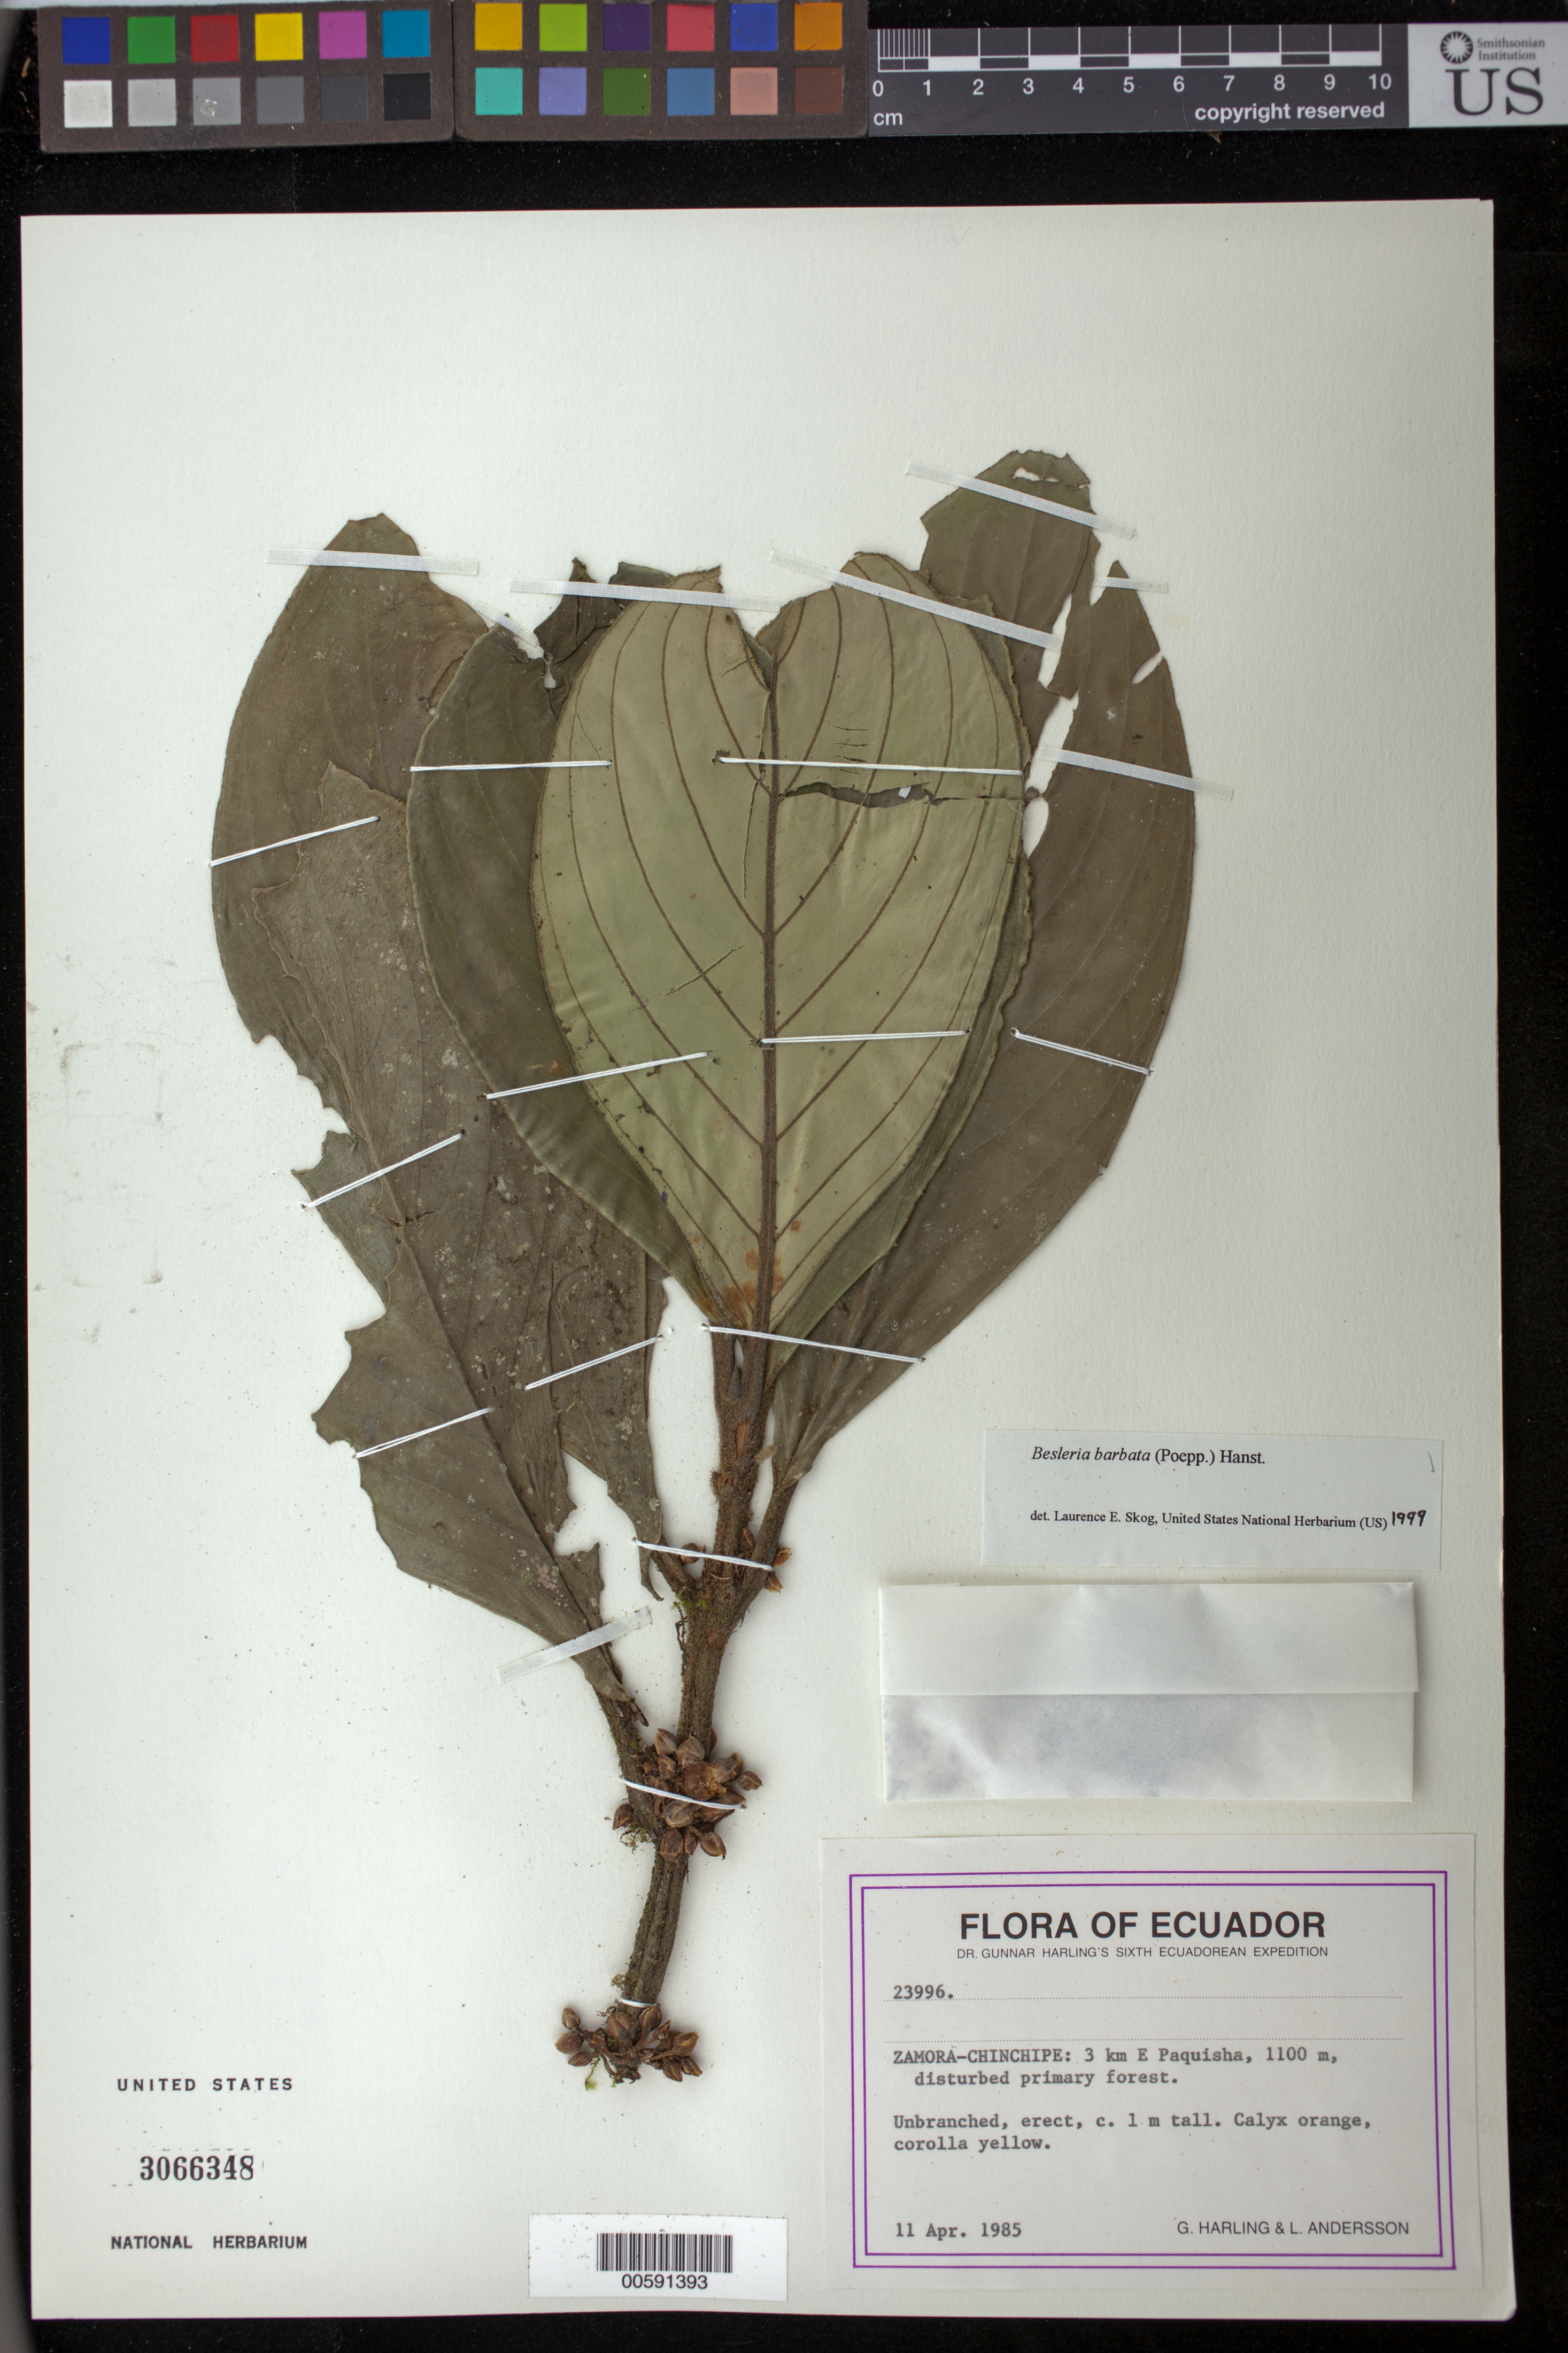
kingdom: Plantae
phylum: Tracheophyta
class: Magnoliopsida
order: Lamiales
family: Gesneriaceae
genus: Besleria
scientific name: Besleria barbata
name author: (Poepp.) Hanst.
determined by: Skog, Laurence E.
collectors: G. Harling & L. Andersson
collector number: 23996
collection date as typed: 11 Apr 1985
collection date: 1985-04-11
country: Ecuador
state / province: Zamora-Chinchipe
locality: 3 km E Paquisha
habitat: Disturbed primary forest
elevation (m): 1100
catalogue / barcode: US 3066348